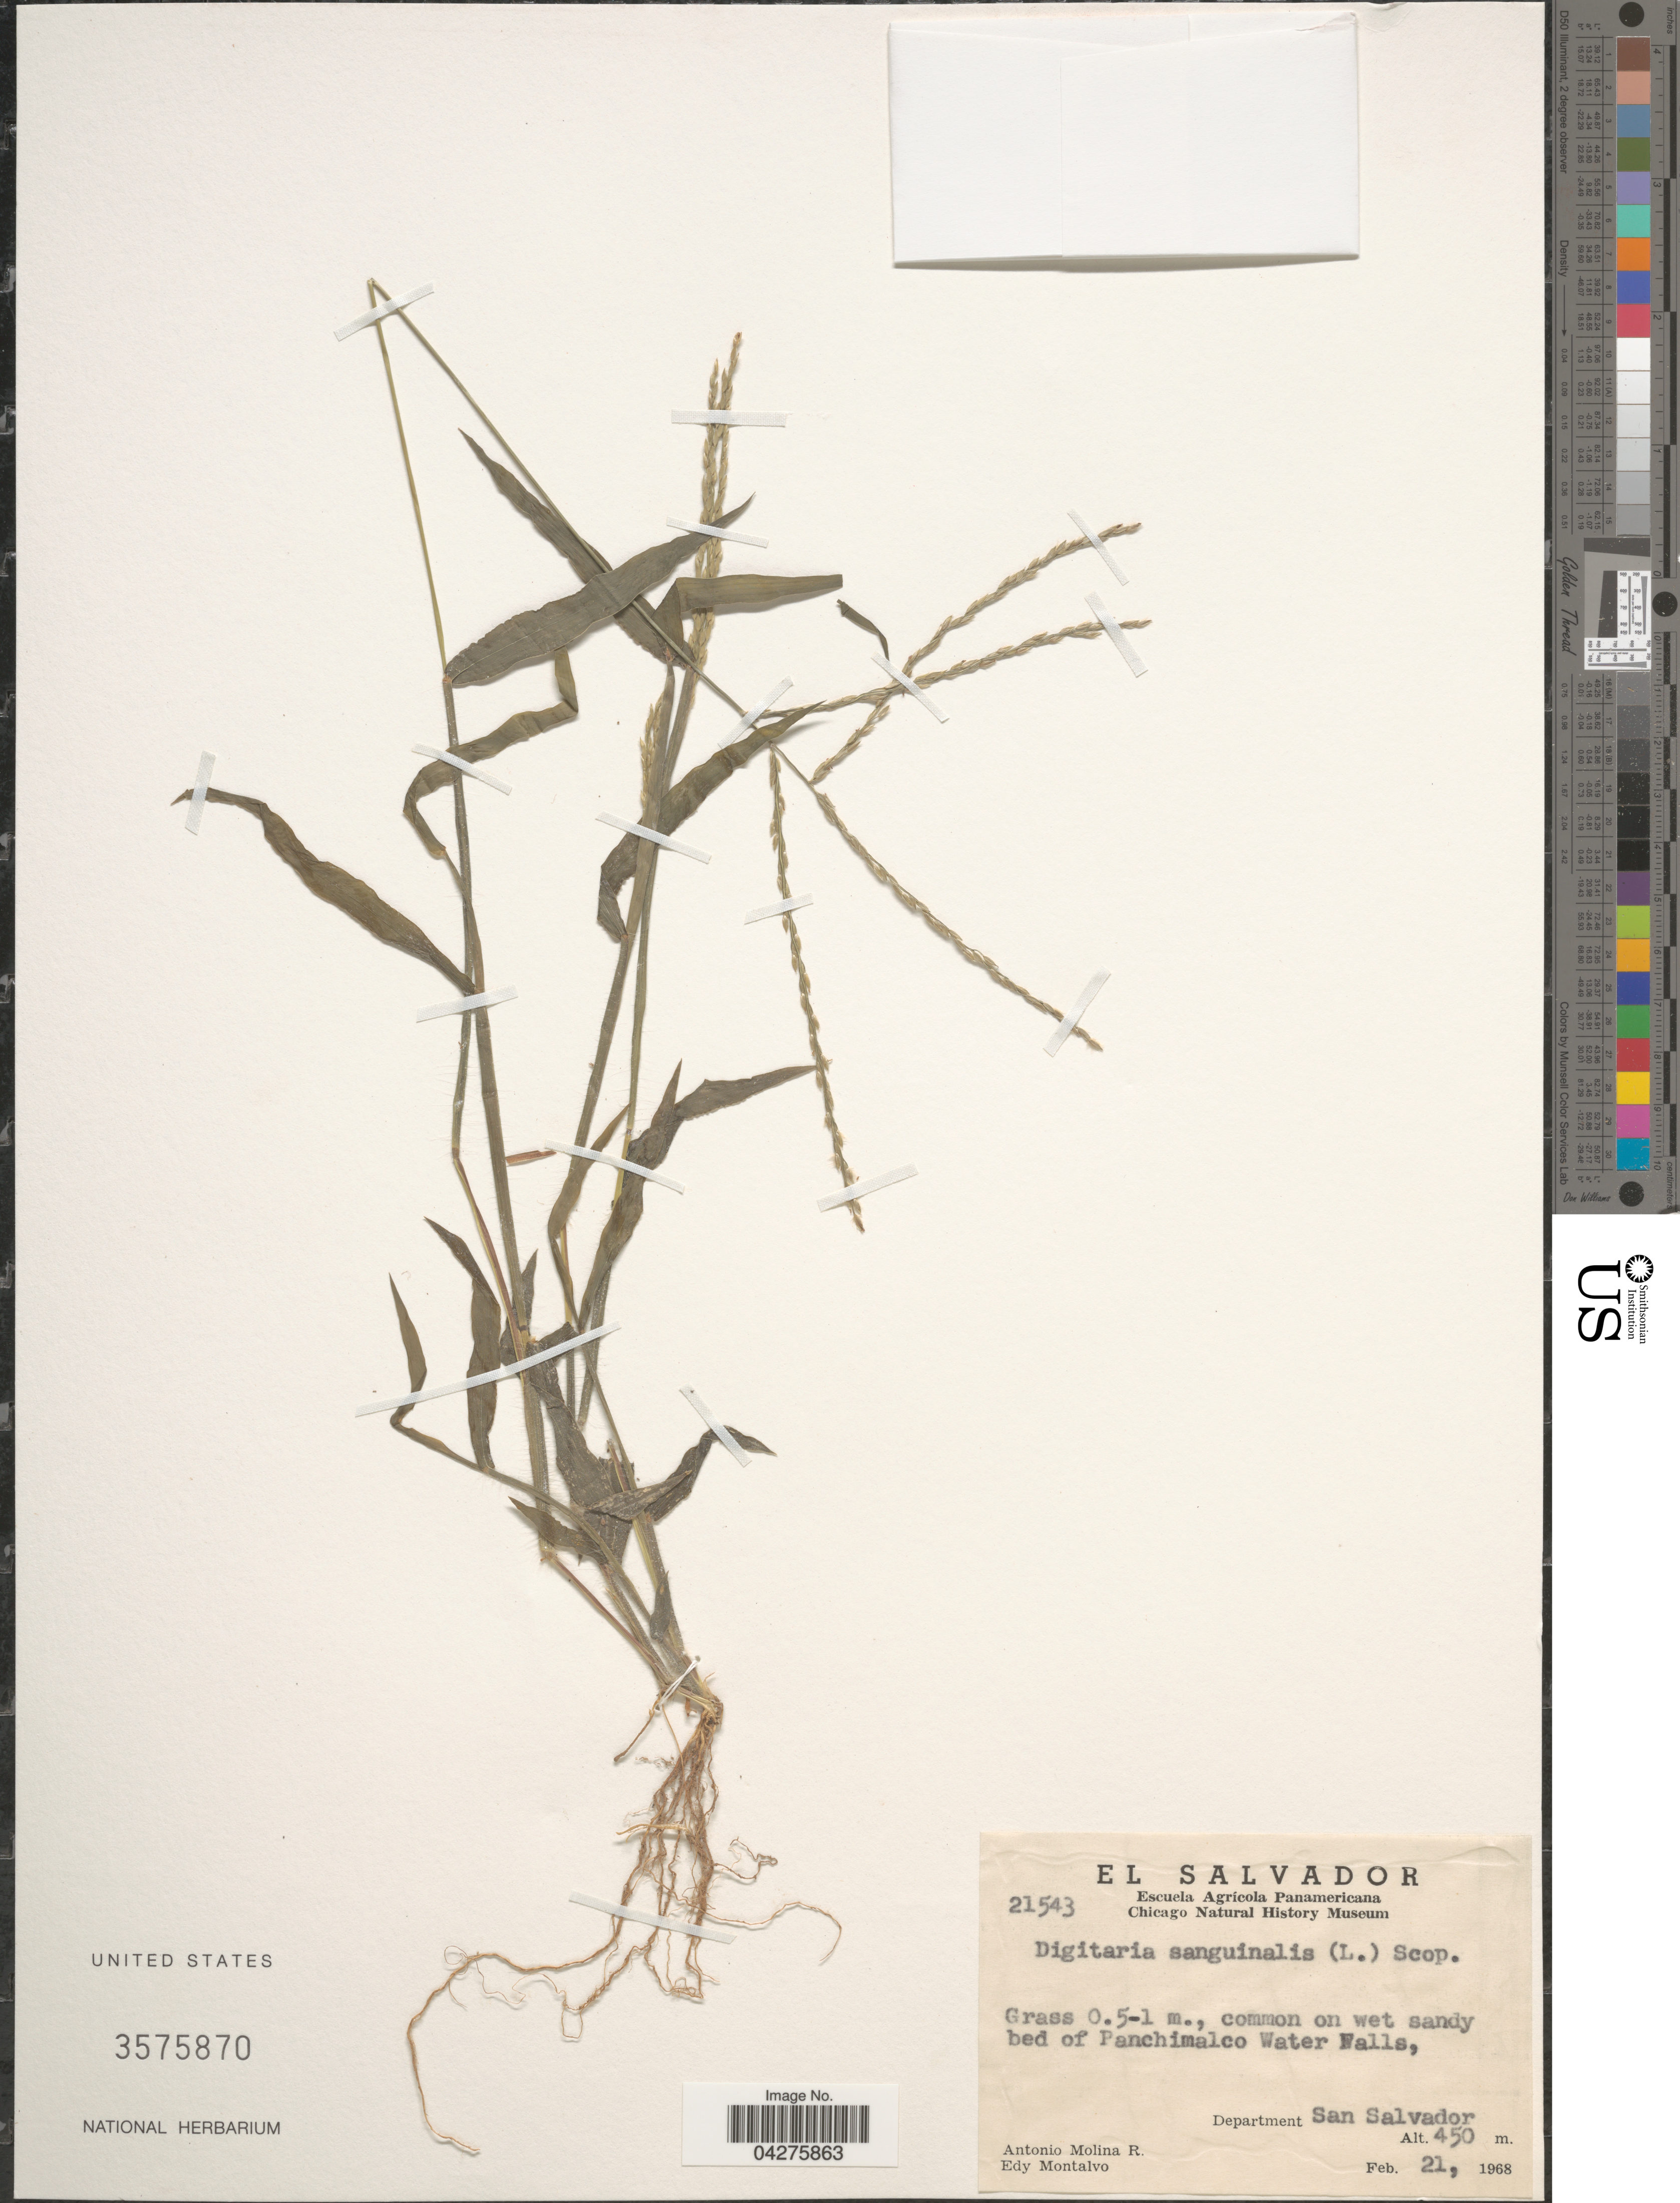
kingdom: Plantae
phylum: Tracheophyta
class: Liliopsida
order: Poales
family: Poaceae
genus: Digitaria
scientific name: Digitaria sanguinalis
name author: (L.) Scop.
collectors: A. Molina R. & E. A. Montalvo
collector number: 21543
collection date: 1968-02-21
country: El Salvador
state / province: San Salvador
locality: On wet sandy bed of Panchimalco Water Falls, Department San Salvador.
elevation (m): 450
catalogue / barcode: US 3575870